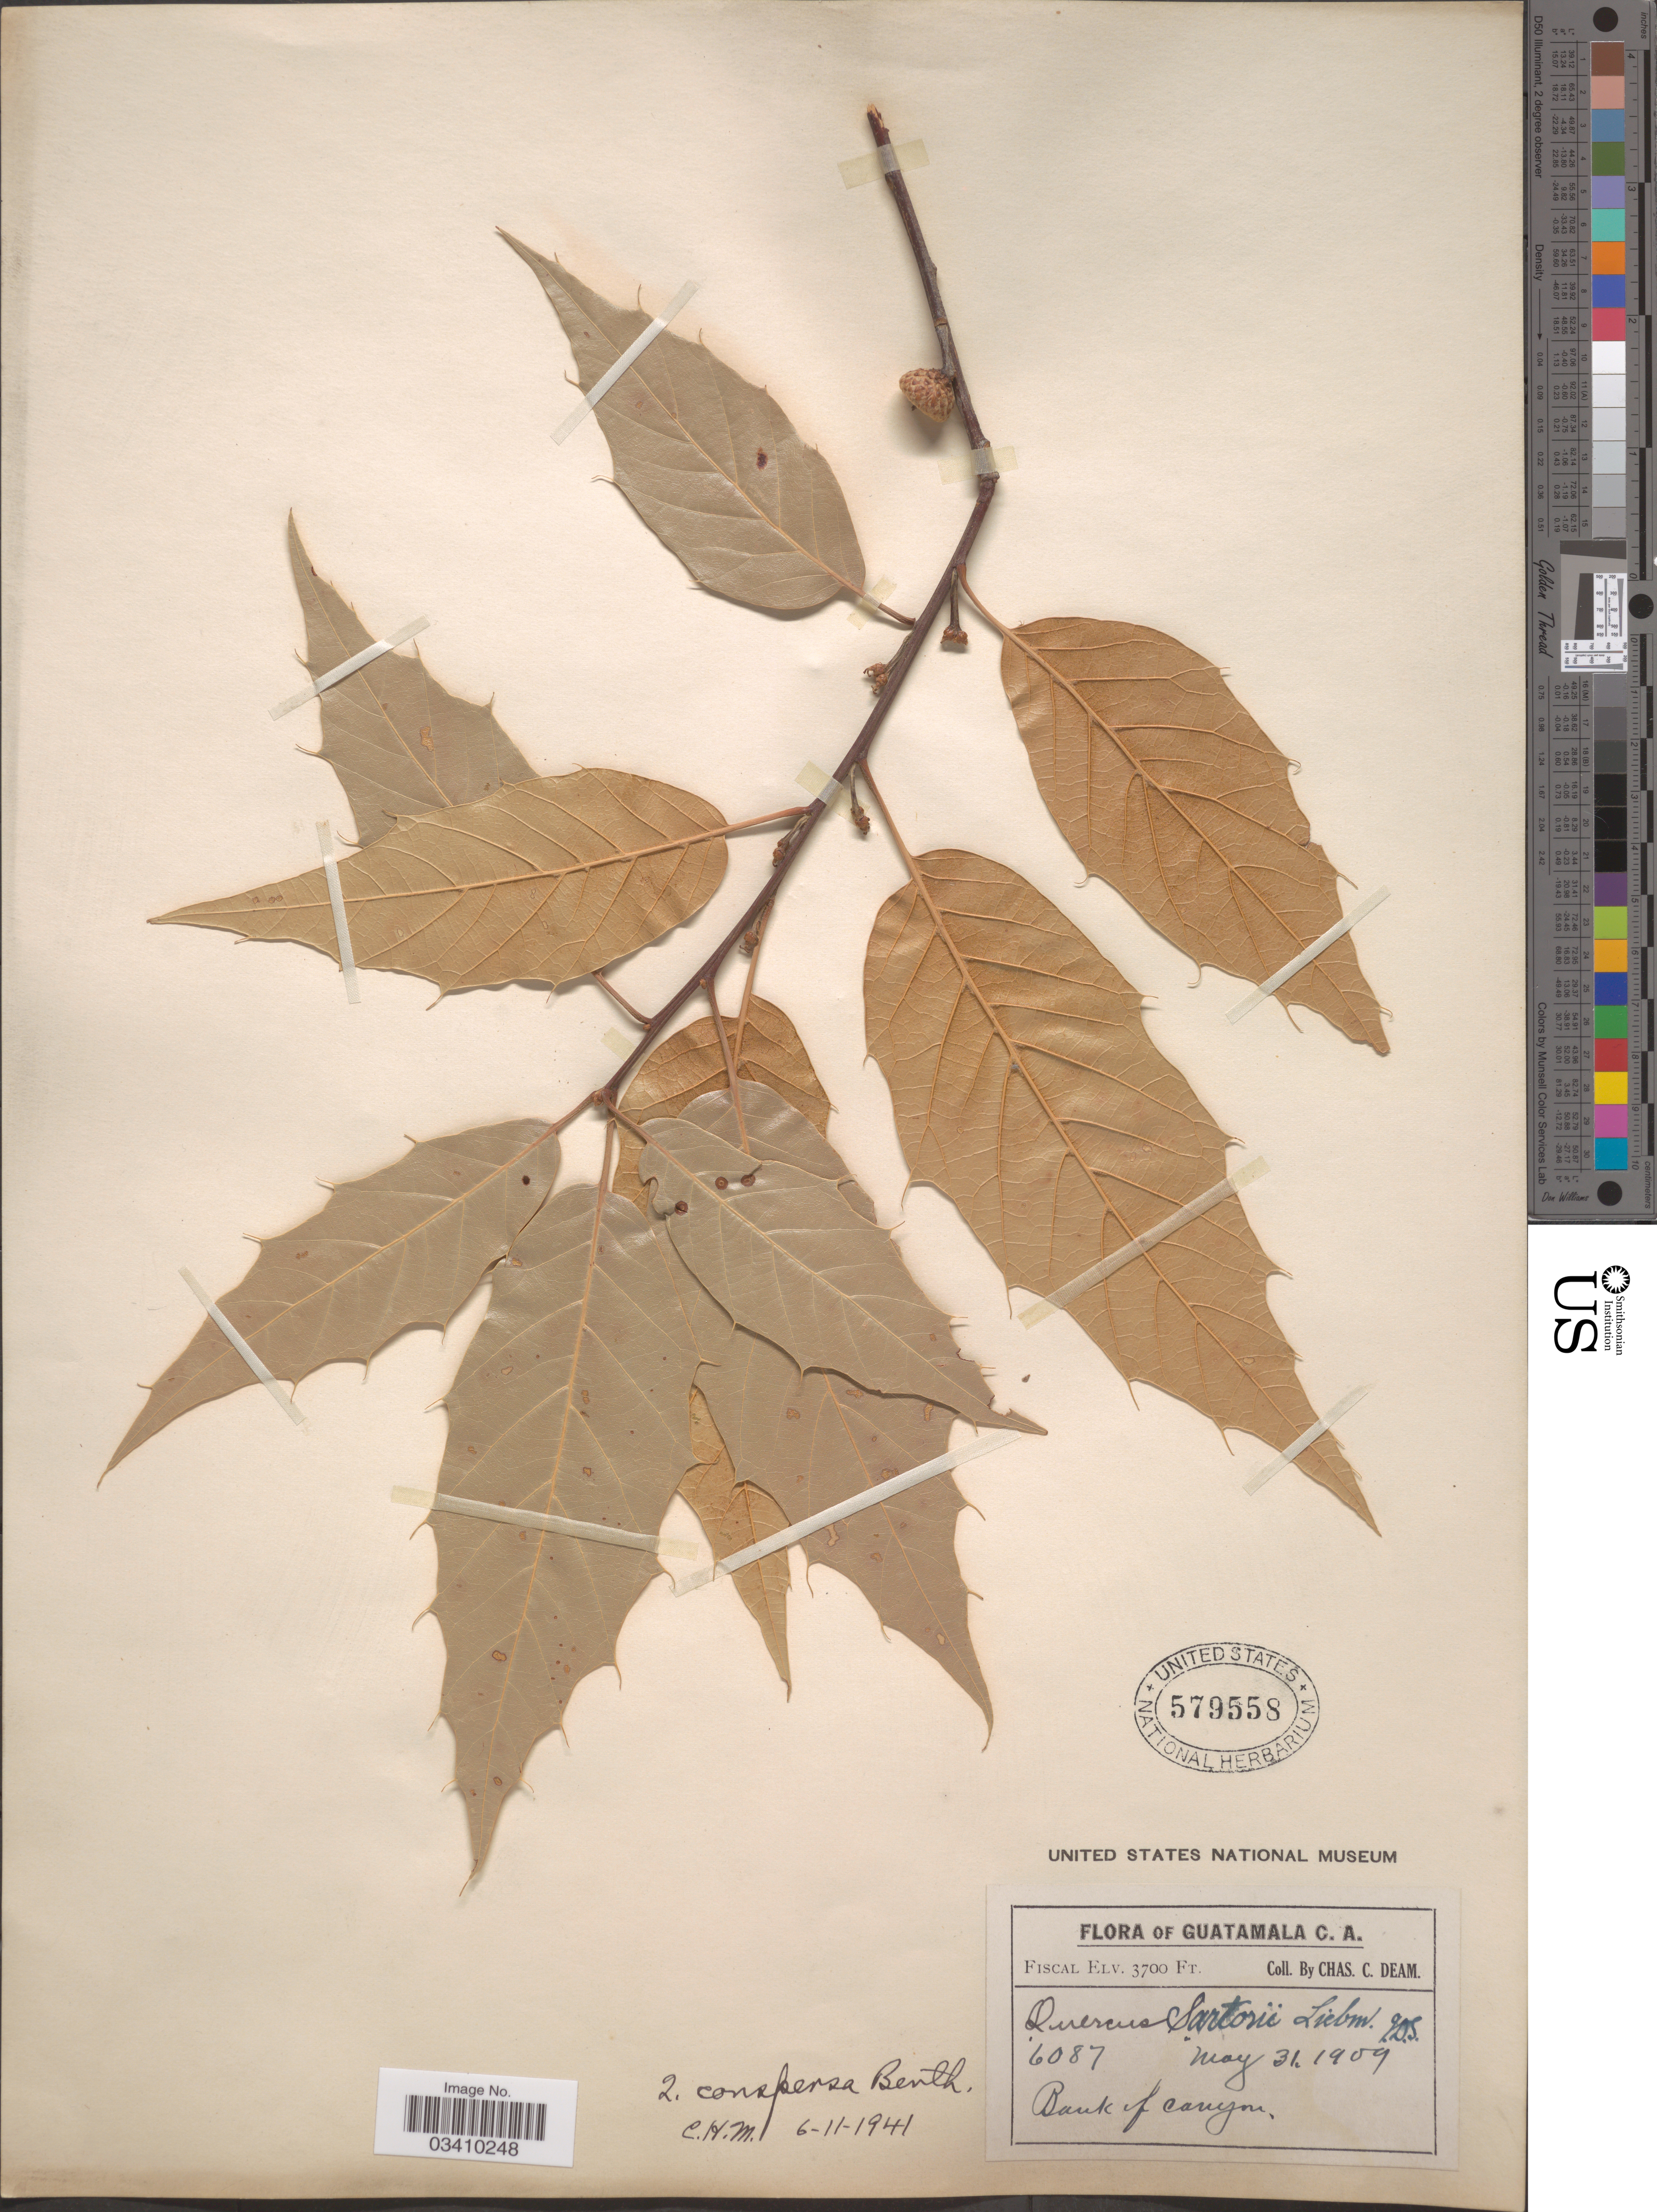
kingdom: Plantae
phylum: Tracheophyta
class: Magnoliopsida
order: Fagales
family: Fagaceae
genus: Quercus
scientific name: Quercus conspersa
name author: Benth.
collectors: C. C. Deam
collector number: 6087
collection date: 1909-05-31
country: Guatemala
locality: Fiscal. Bank of canyon.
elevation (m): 1128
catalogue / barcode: US 579558